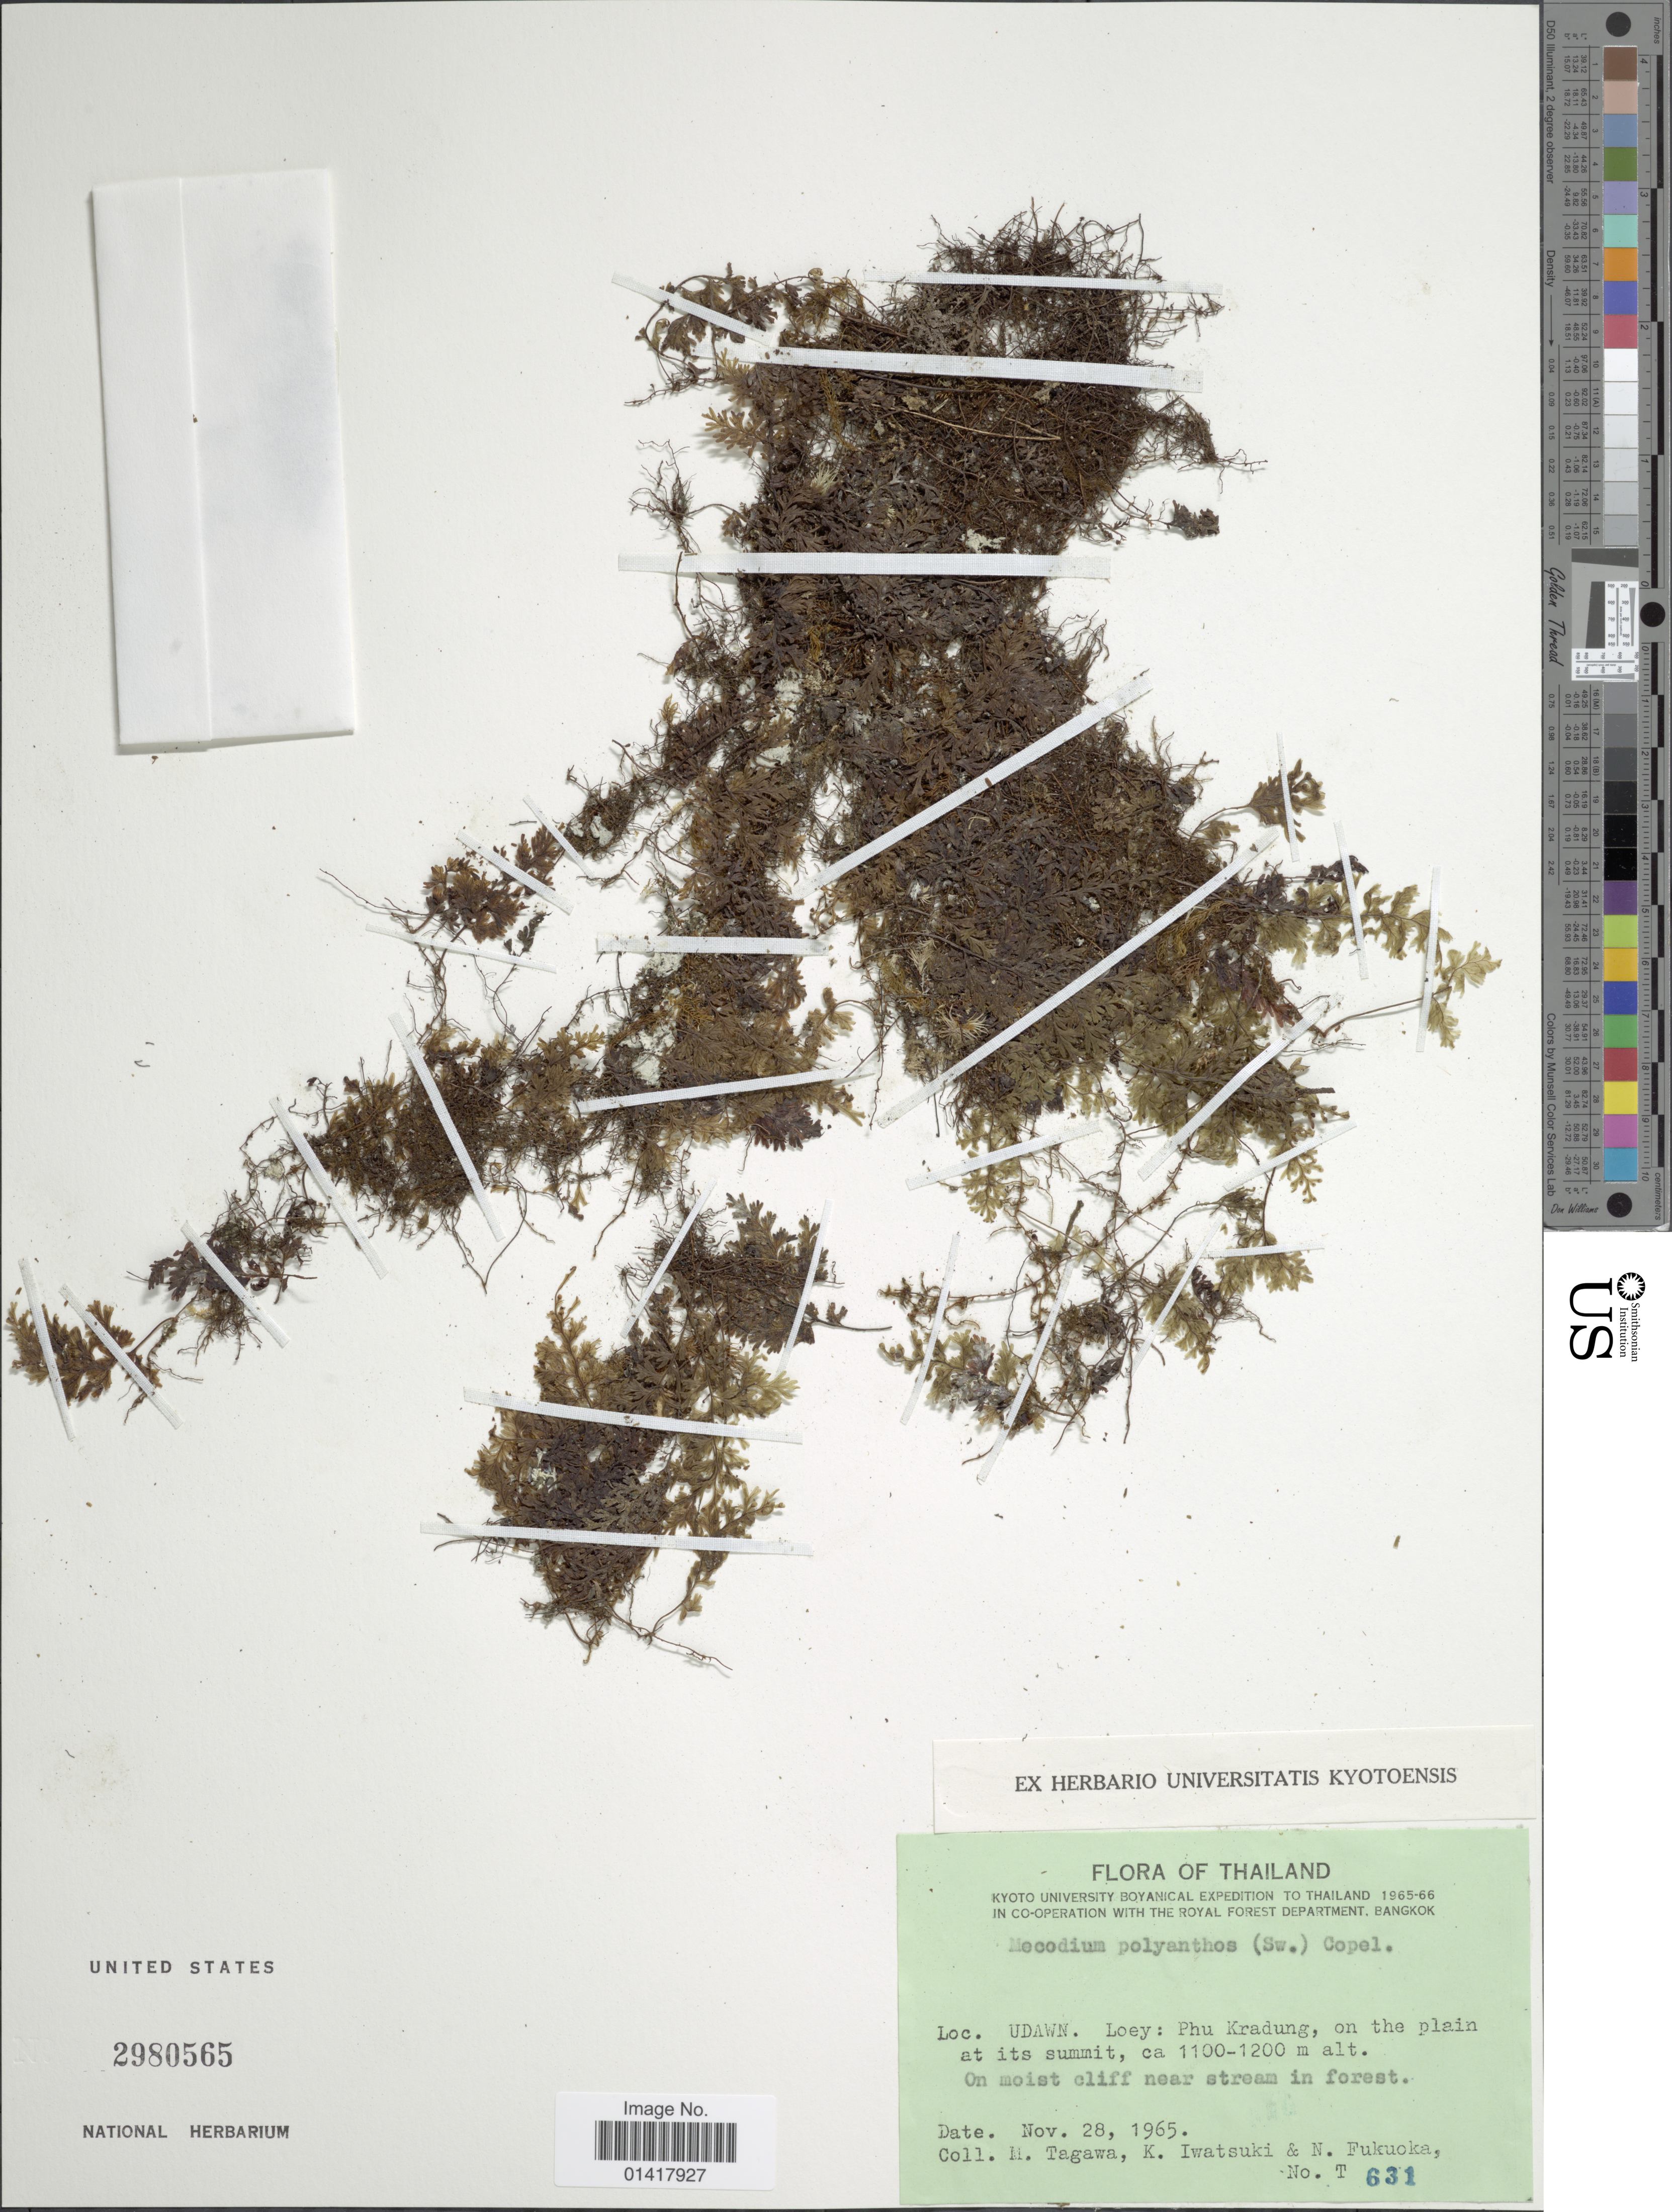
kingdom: Plantae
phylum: Tracheophyta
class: Polypodiopsida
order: Hymenophyllales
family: Hymenophyllaceae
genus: Hymenophyllum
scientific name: Hymenophyllum polyanthos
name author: (Sw.) Sw.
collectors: M. Tagawa, K. Iwatsuki & N. Fukuoka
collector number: T 631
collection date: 1965-11-28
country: Thailand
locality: Udawn. Loey: Phu Kradung, on the plain at its summit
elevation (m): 1100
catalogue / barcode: US 2980565